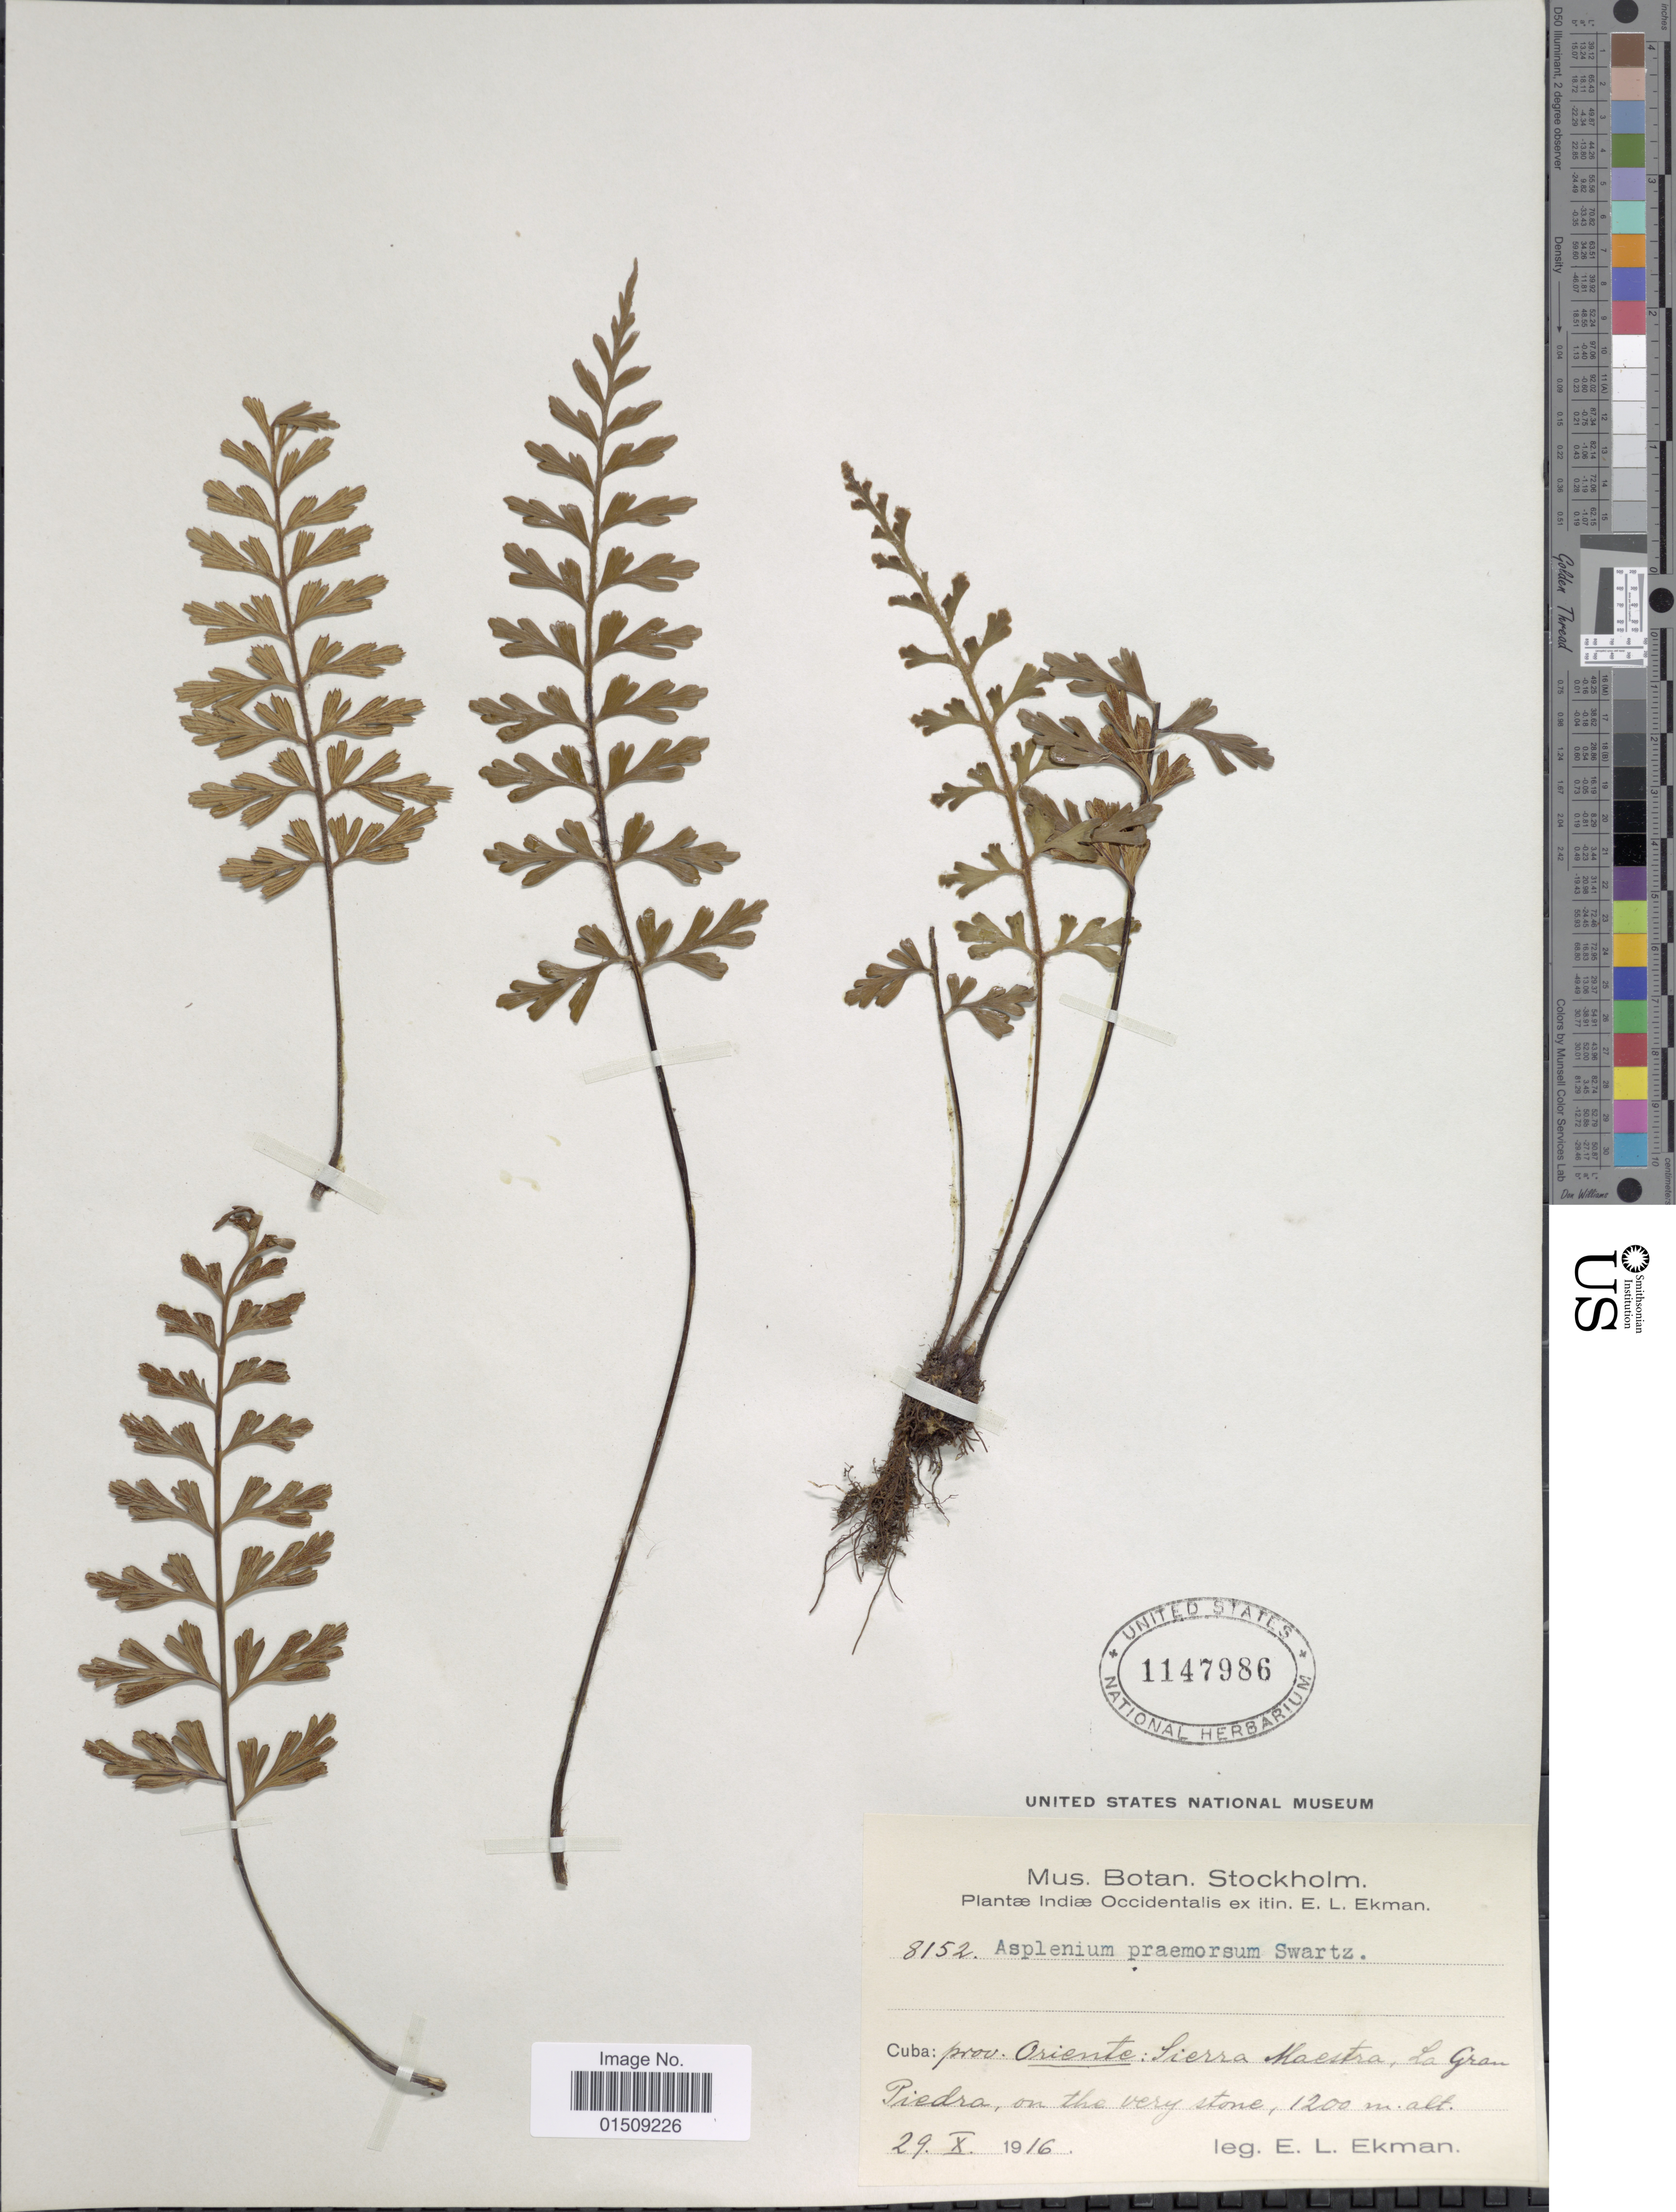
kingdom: Plantae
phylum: Tracheophyta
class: Polypodiopsida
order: Polypodiales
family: Aspleniaceae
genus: Asplenium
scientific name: Asplenium praemorsum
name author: Sw.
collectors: E. L. Ekman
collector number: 8152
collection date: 1916-10-29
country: Cuba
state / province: Oriente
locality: Cuba: Prov. Oriente: Sierra Maestra, La Gran Piedra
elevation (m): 1200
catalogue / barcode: US 1147986